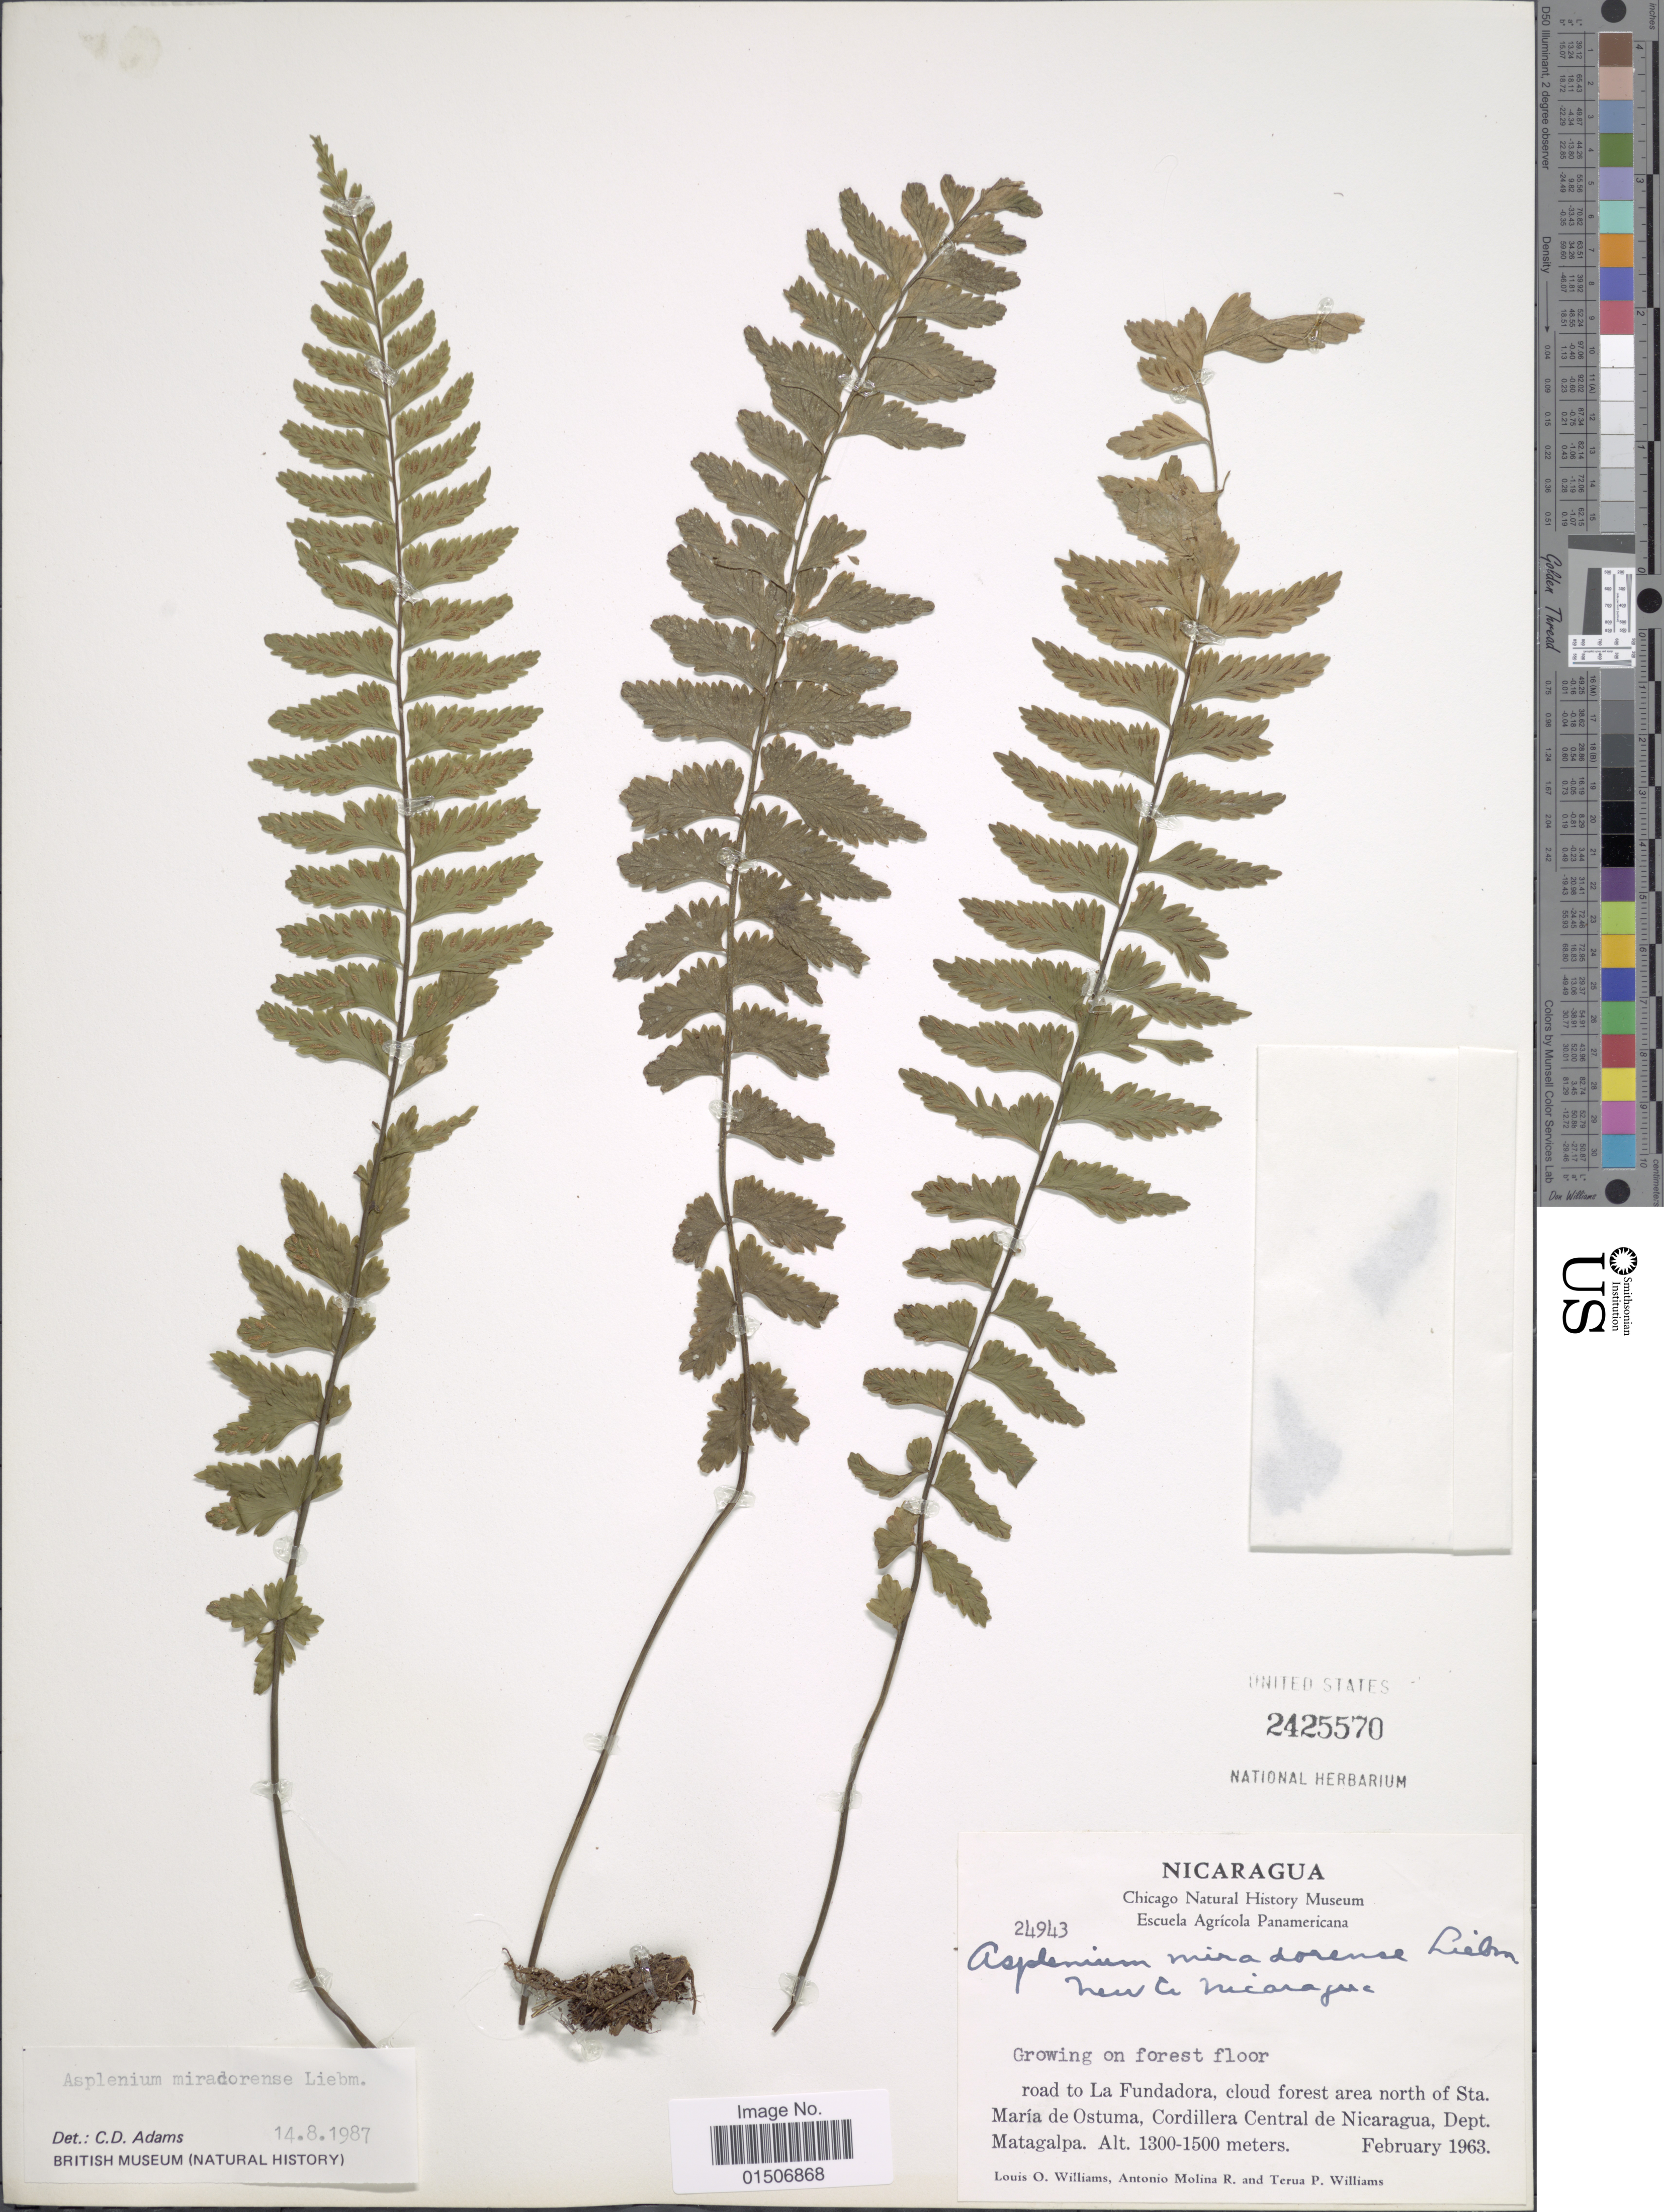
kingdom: Plantae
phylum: Tracheophyta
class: Polypodiopsida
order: Polypodiales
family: Aspleniaceae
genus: Asplenium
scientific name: Asplenium miradorense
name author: Liebm.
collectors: L. O. Williams, A. Molina R. & T. P. Williams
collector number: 24943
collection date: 1963-02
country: Nicaragua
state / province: Matagalpa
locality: Road to La Fundadora, cloud forest area north of Sta. María de Ostuma, Cordillera Central de Nicaragua, Dept. Matagalpa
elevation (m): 1300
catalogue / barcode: US 2425570